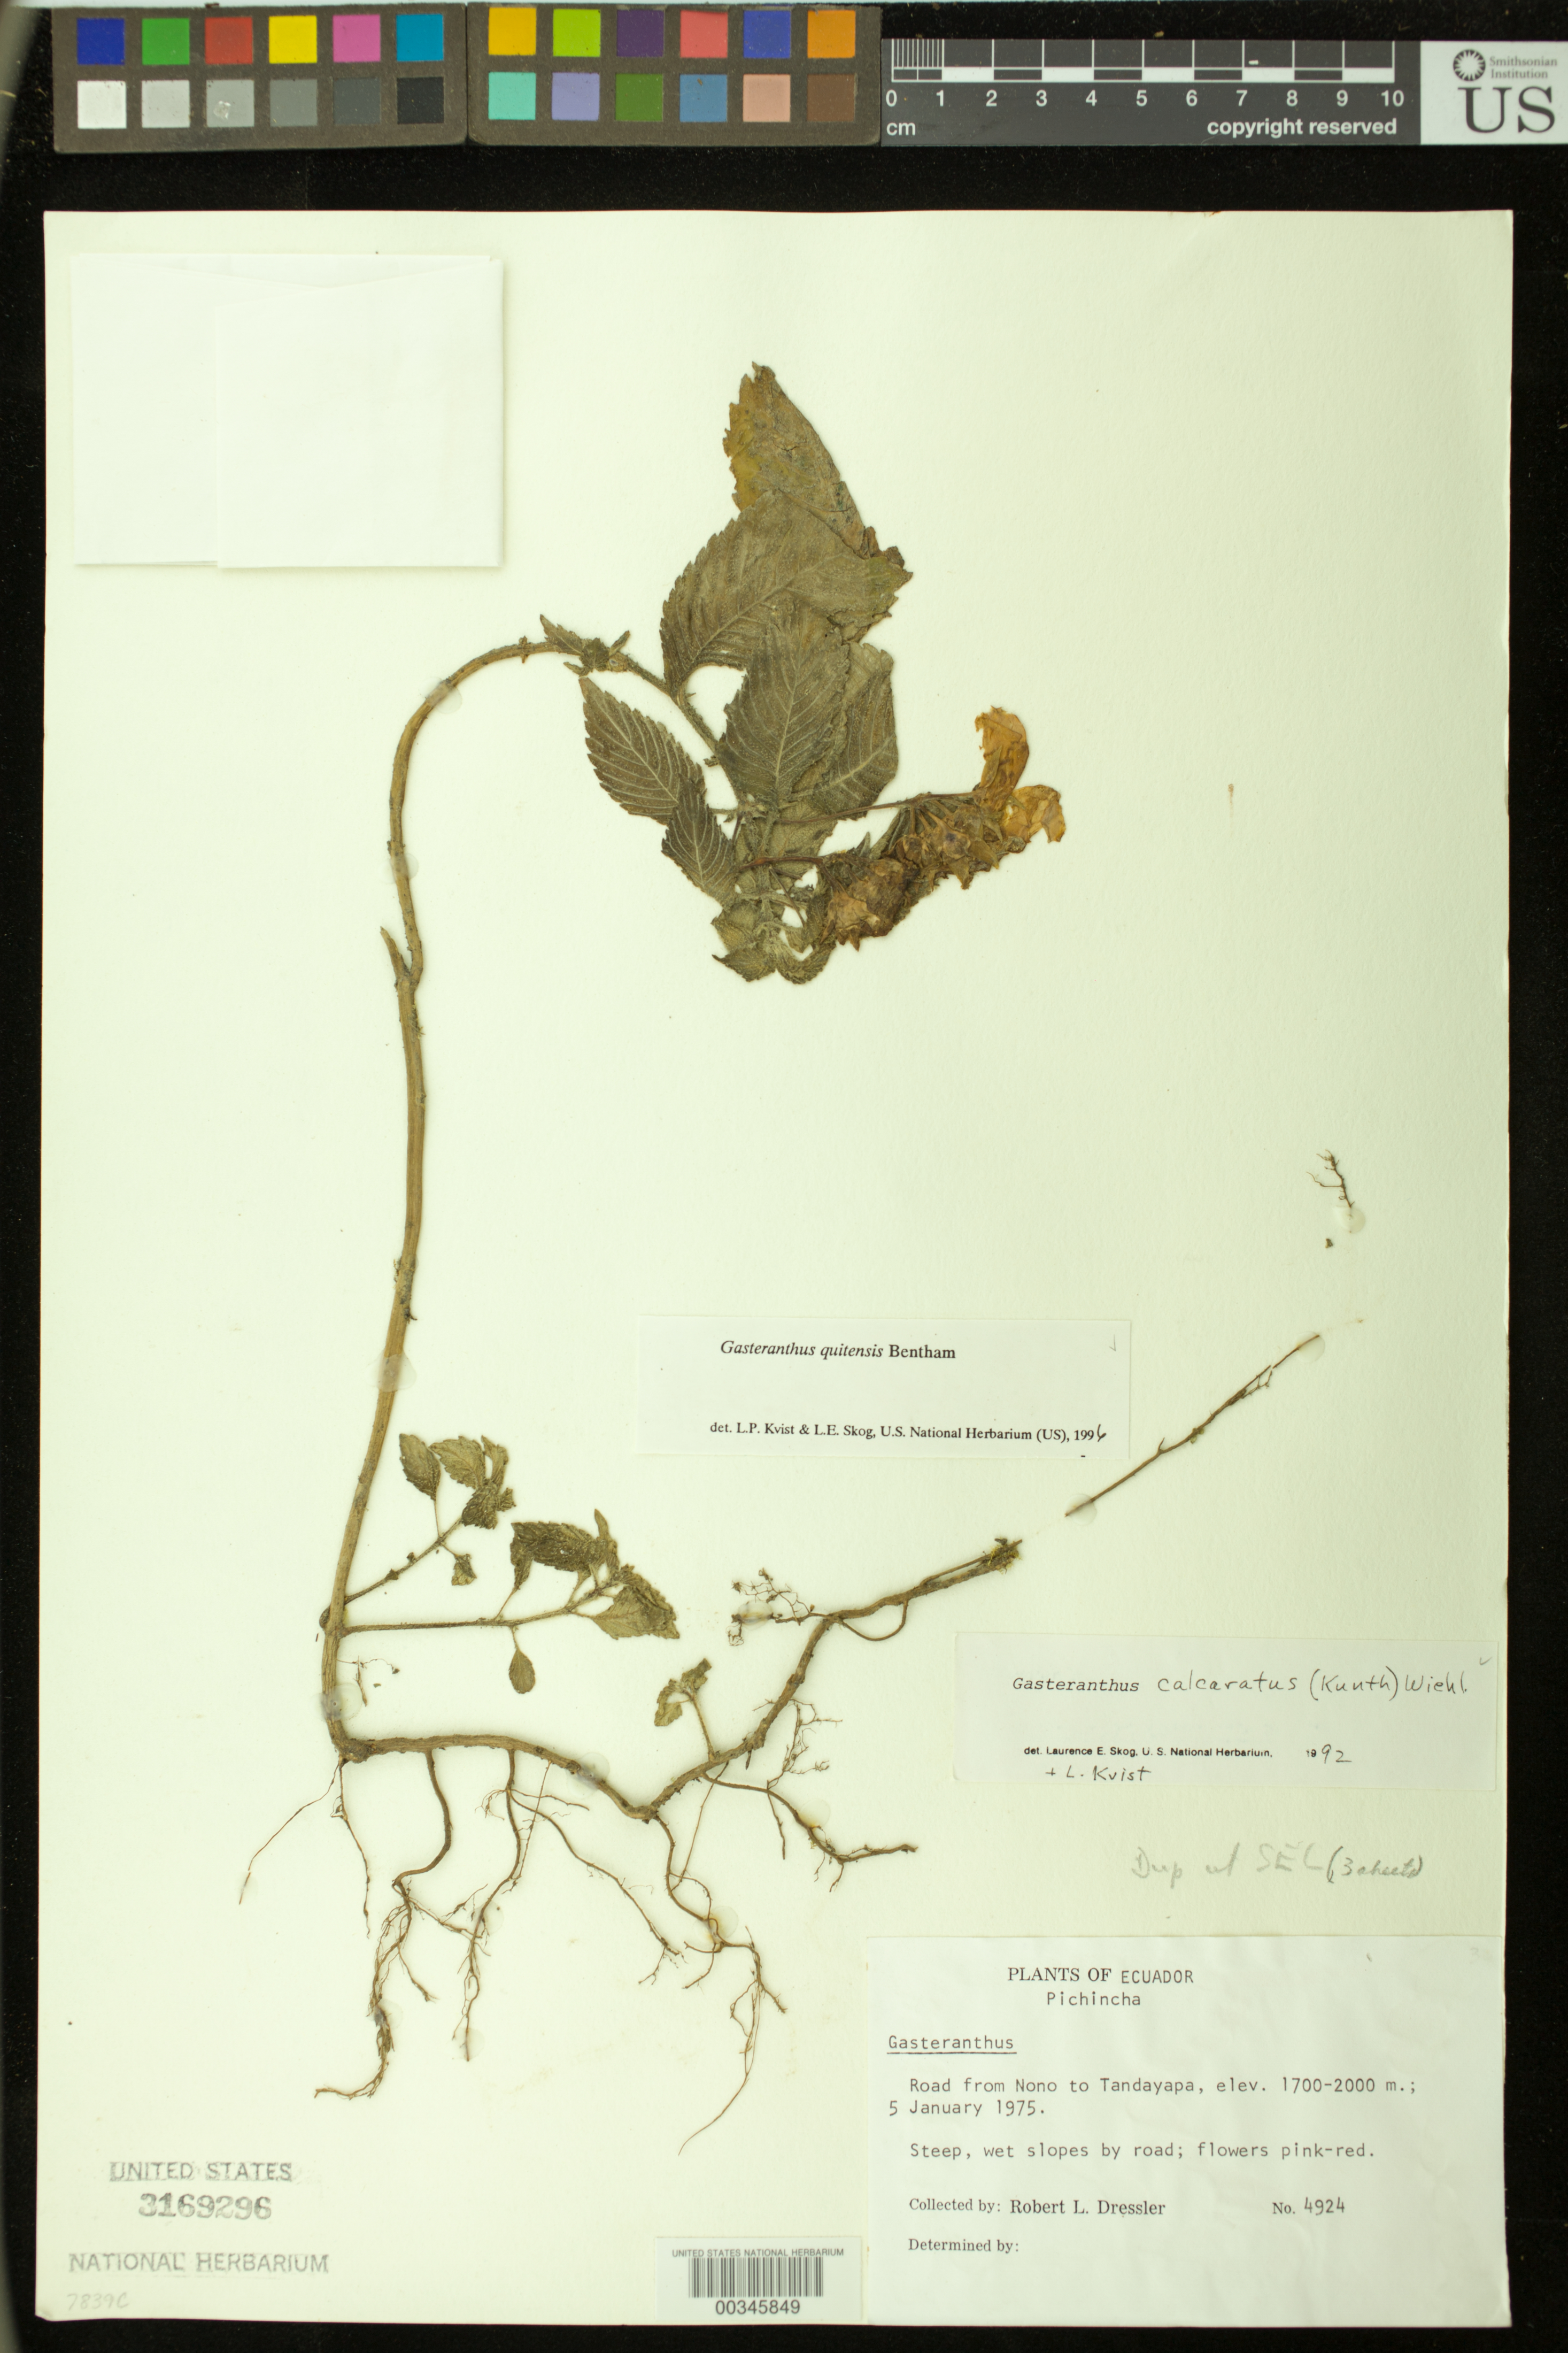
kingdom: Plantae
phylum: Tracheophyta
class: Magnoliopsida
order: Lamiales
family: Gesneriaceae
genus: Gasteranthus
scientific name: Gasteranthus quitensis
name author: Benth.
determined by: Skog, Laurence E.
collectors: R. Dressler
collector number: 4924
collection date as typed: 05 Jan 1975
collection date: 1975-01-05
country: Ecuador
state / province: Pichincha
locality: Road from Nono to Tandayapa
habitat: Steep, wet slopes by road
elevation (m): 1700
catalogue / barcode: US 3169296